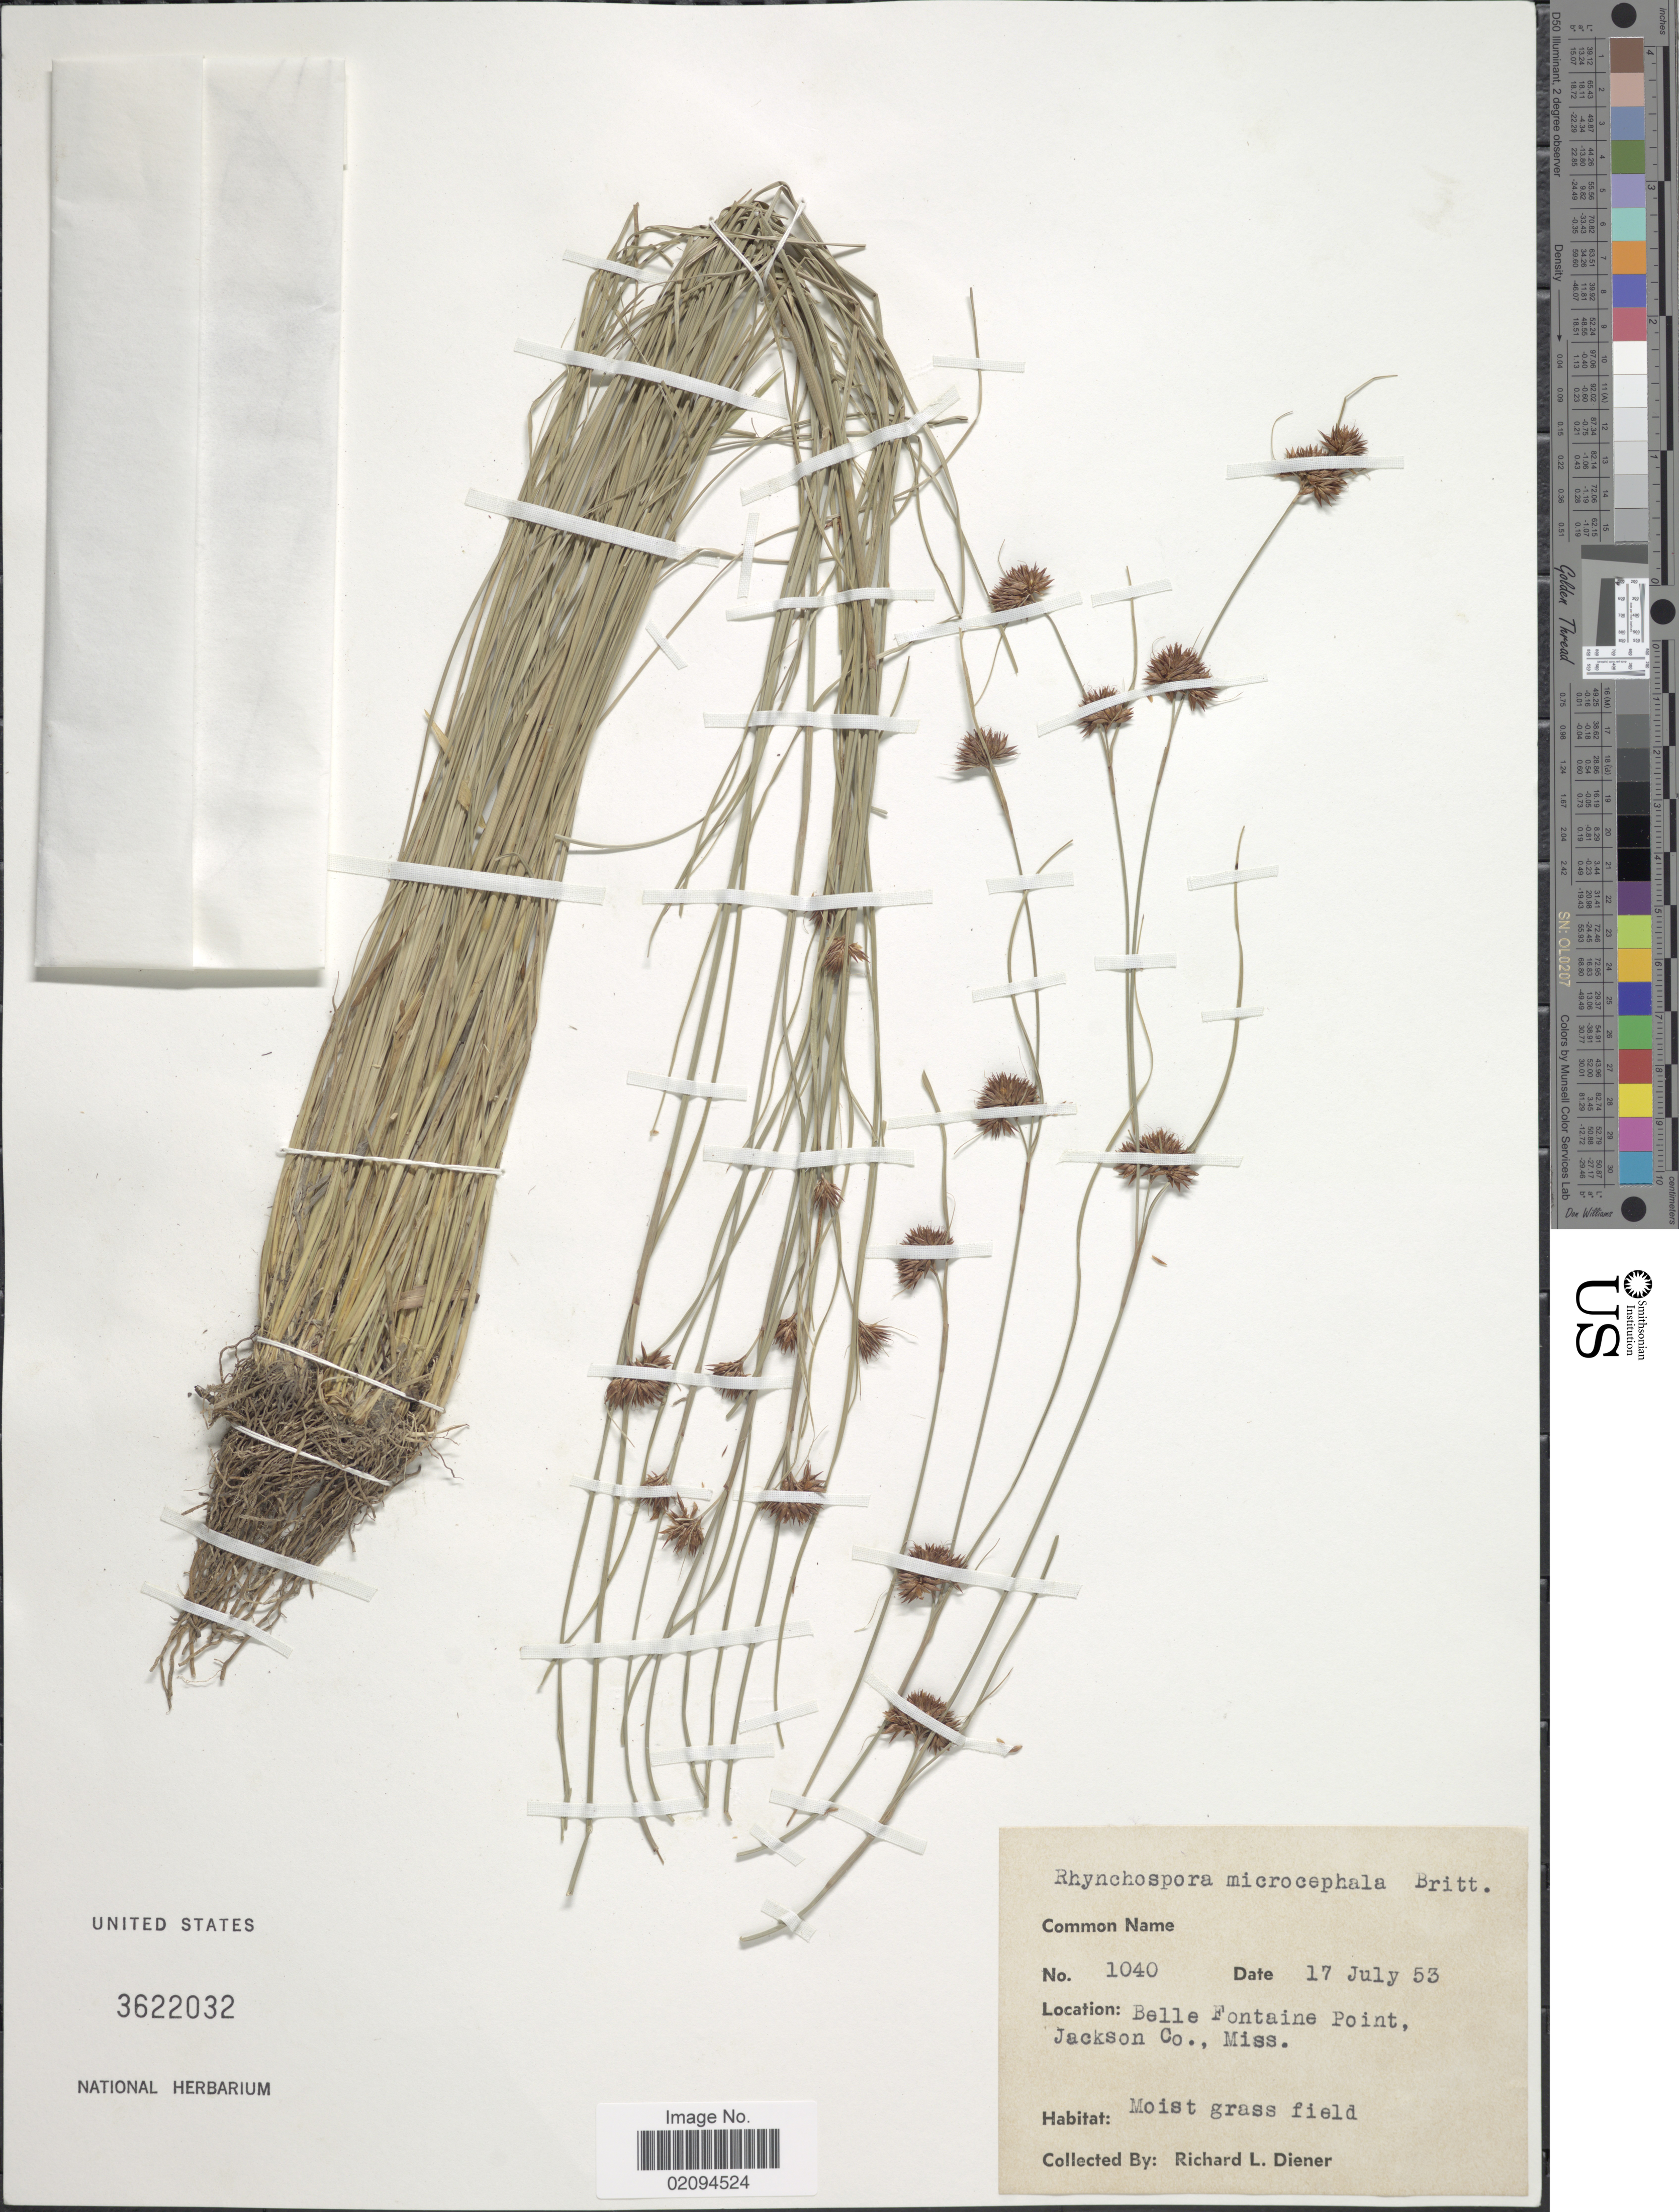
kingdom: Plantae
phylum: Tracheophyta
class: Liliopsida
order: Poales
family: Cyperaceae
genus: Rhynchospora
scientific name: Rhynchospora microcephala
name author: (Britton) Britton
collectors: R. Diener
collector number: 1040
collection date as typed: Transcribed d/m/y: 17/7/53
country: United States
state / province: Mississippi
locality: Belle Fontaine Point. Jackson Co.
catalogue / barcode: US 3622032